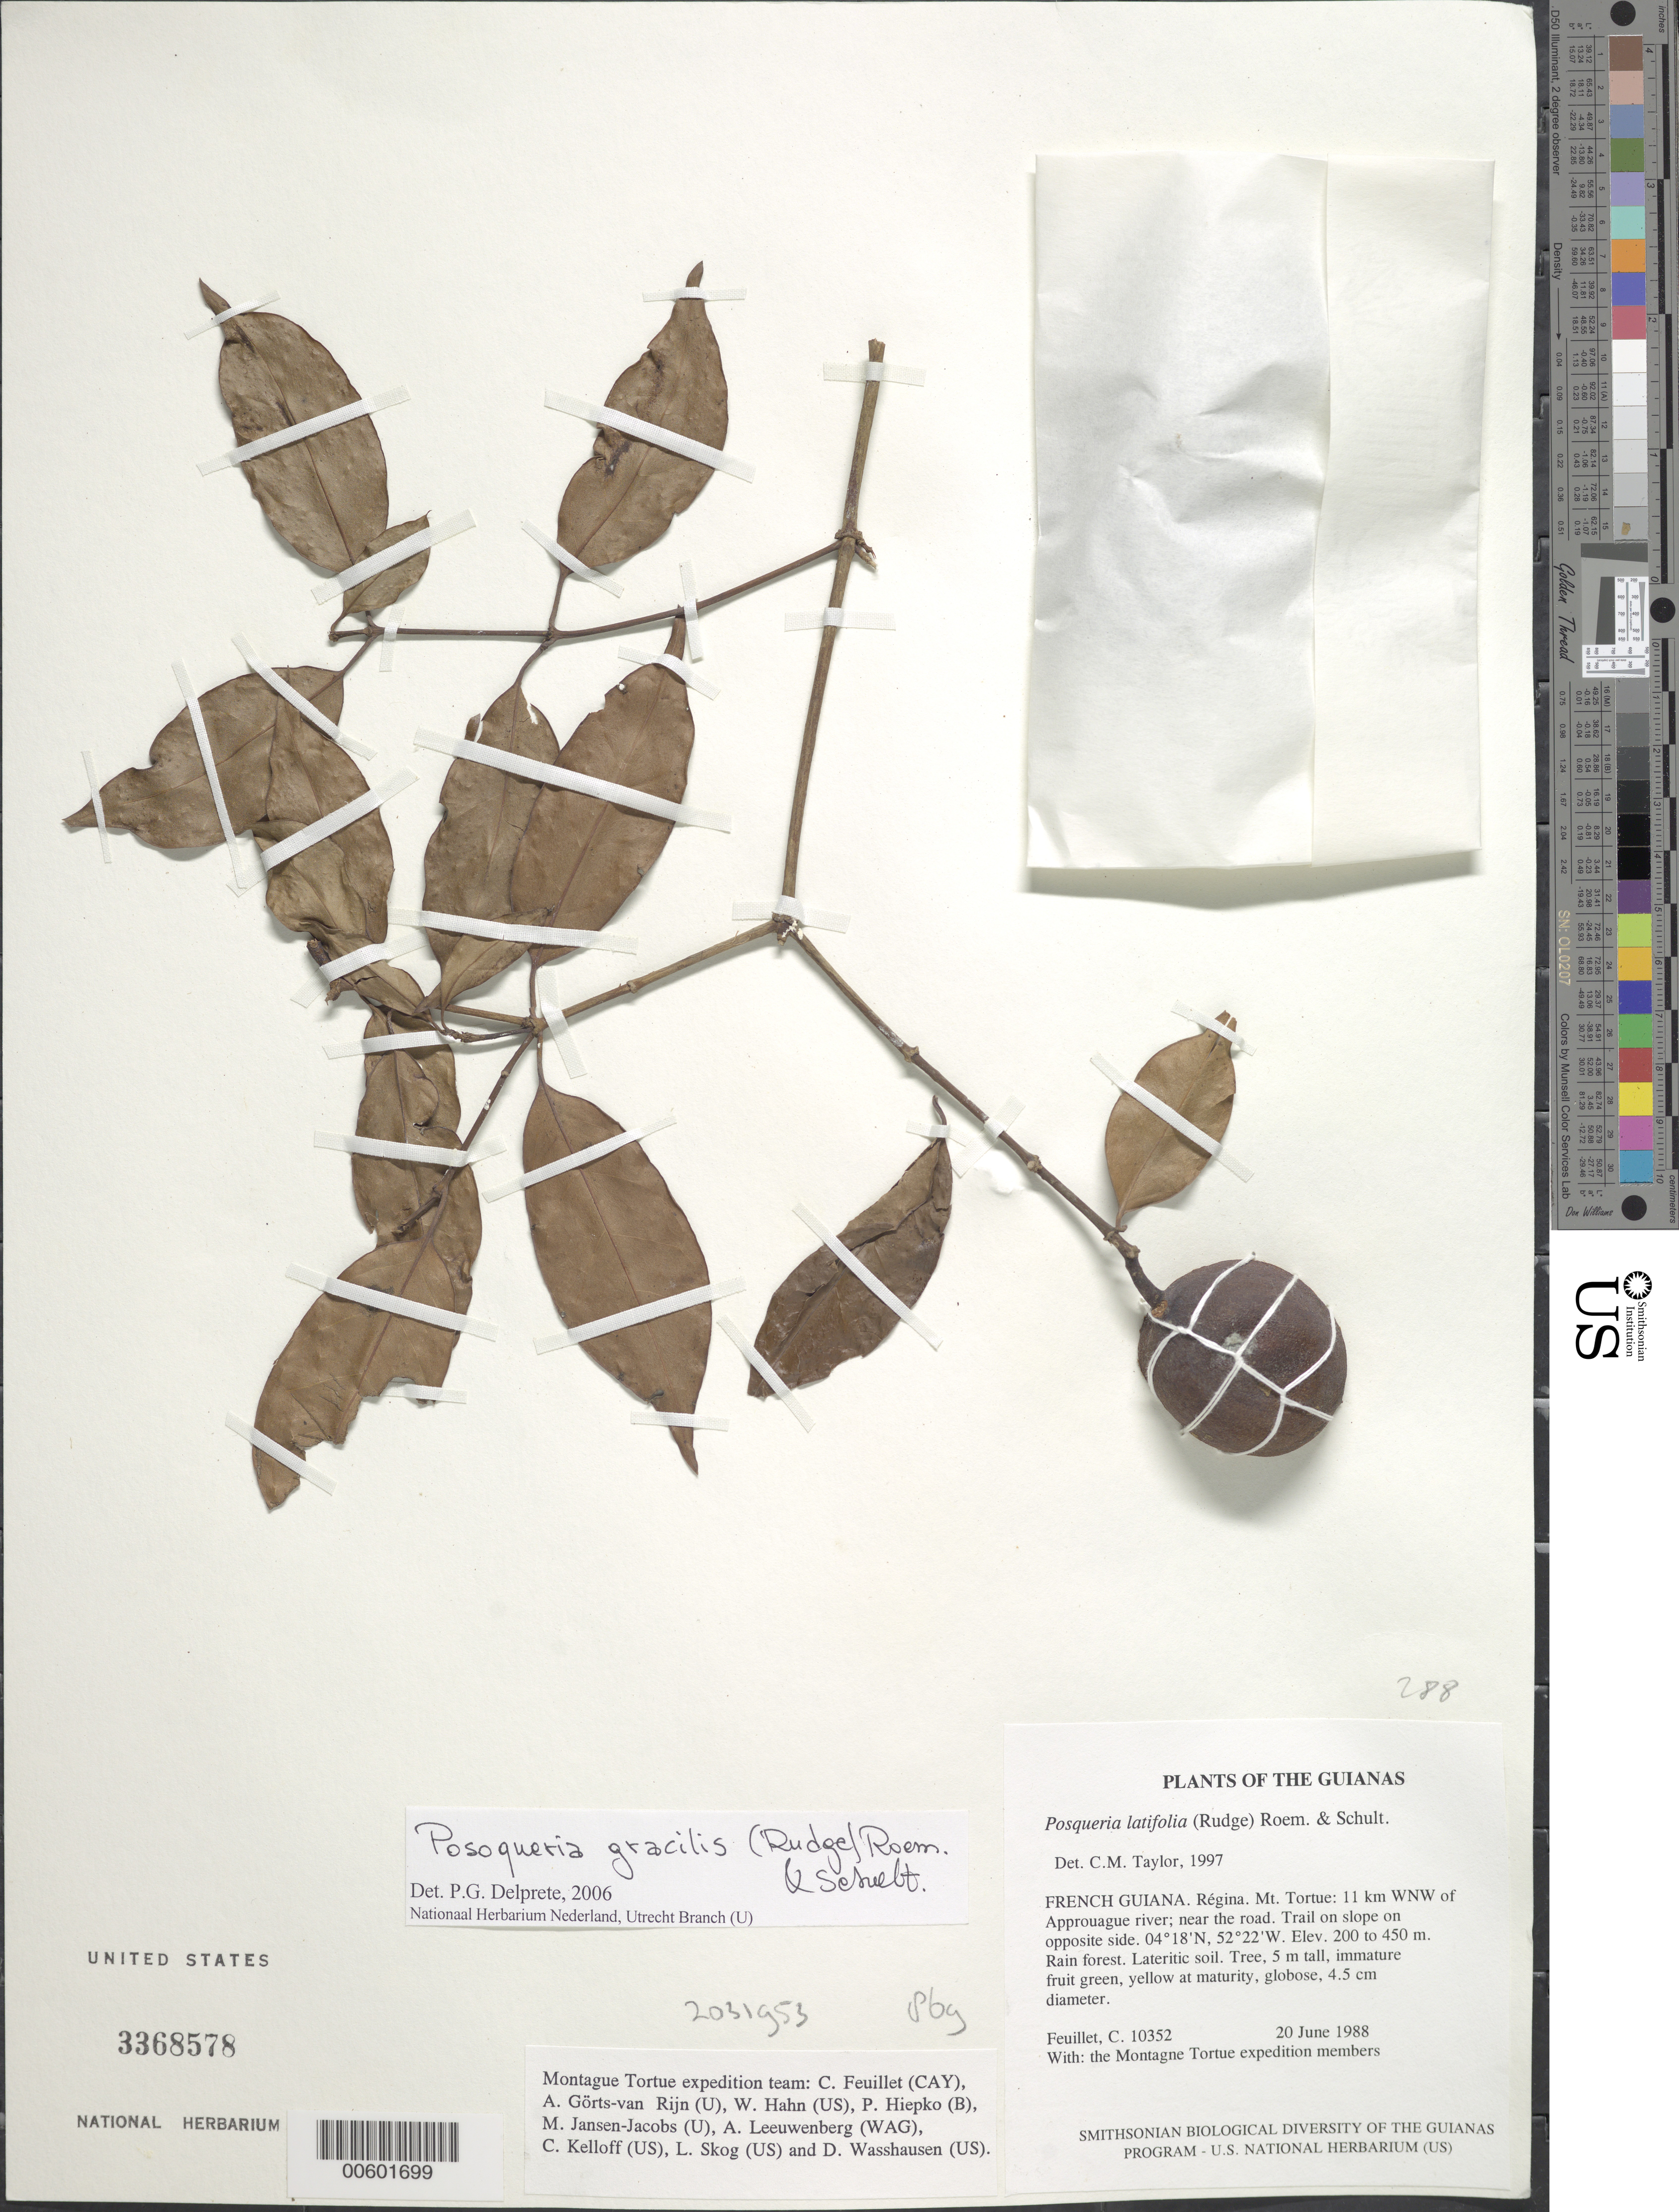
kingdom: Plantae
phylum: Tracheophyta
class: Magnoliopsida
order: Gentianales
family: Rubiaceae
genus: Posoqueria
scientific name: Posoqueria gracilis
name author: Roem. & Schult.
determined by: Delprete, P. G., Herb. de Guyane Cay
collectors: C. Feuillet & Montagne Torte Exped. members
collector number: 10352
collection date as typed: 20 June 1988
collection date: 1988-06-20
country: French Guiana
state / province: Cayenne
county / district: Regina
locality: Mt. Tortue: 11 km WNW of Approuague river; near the road. Trail on slope on opposite side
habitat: Rain forest. Lateritic soil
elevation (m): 200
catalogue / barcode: US 3368578